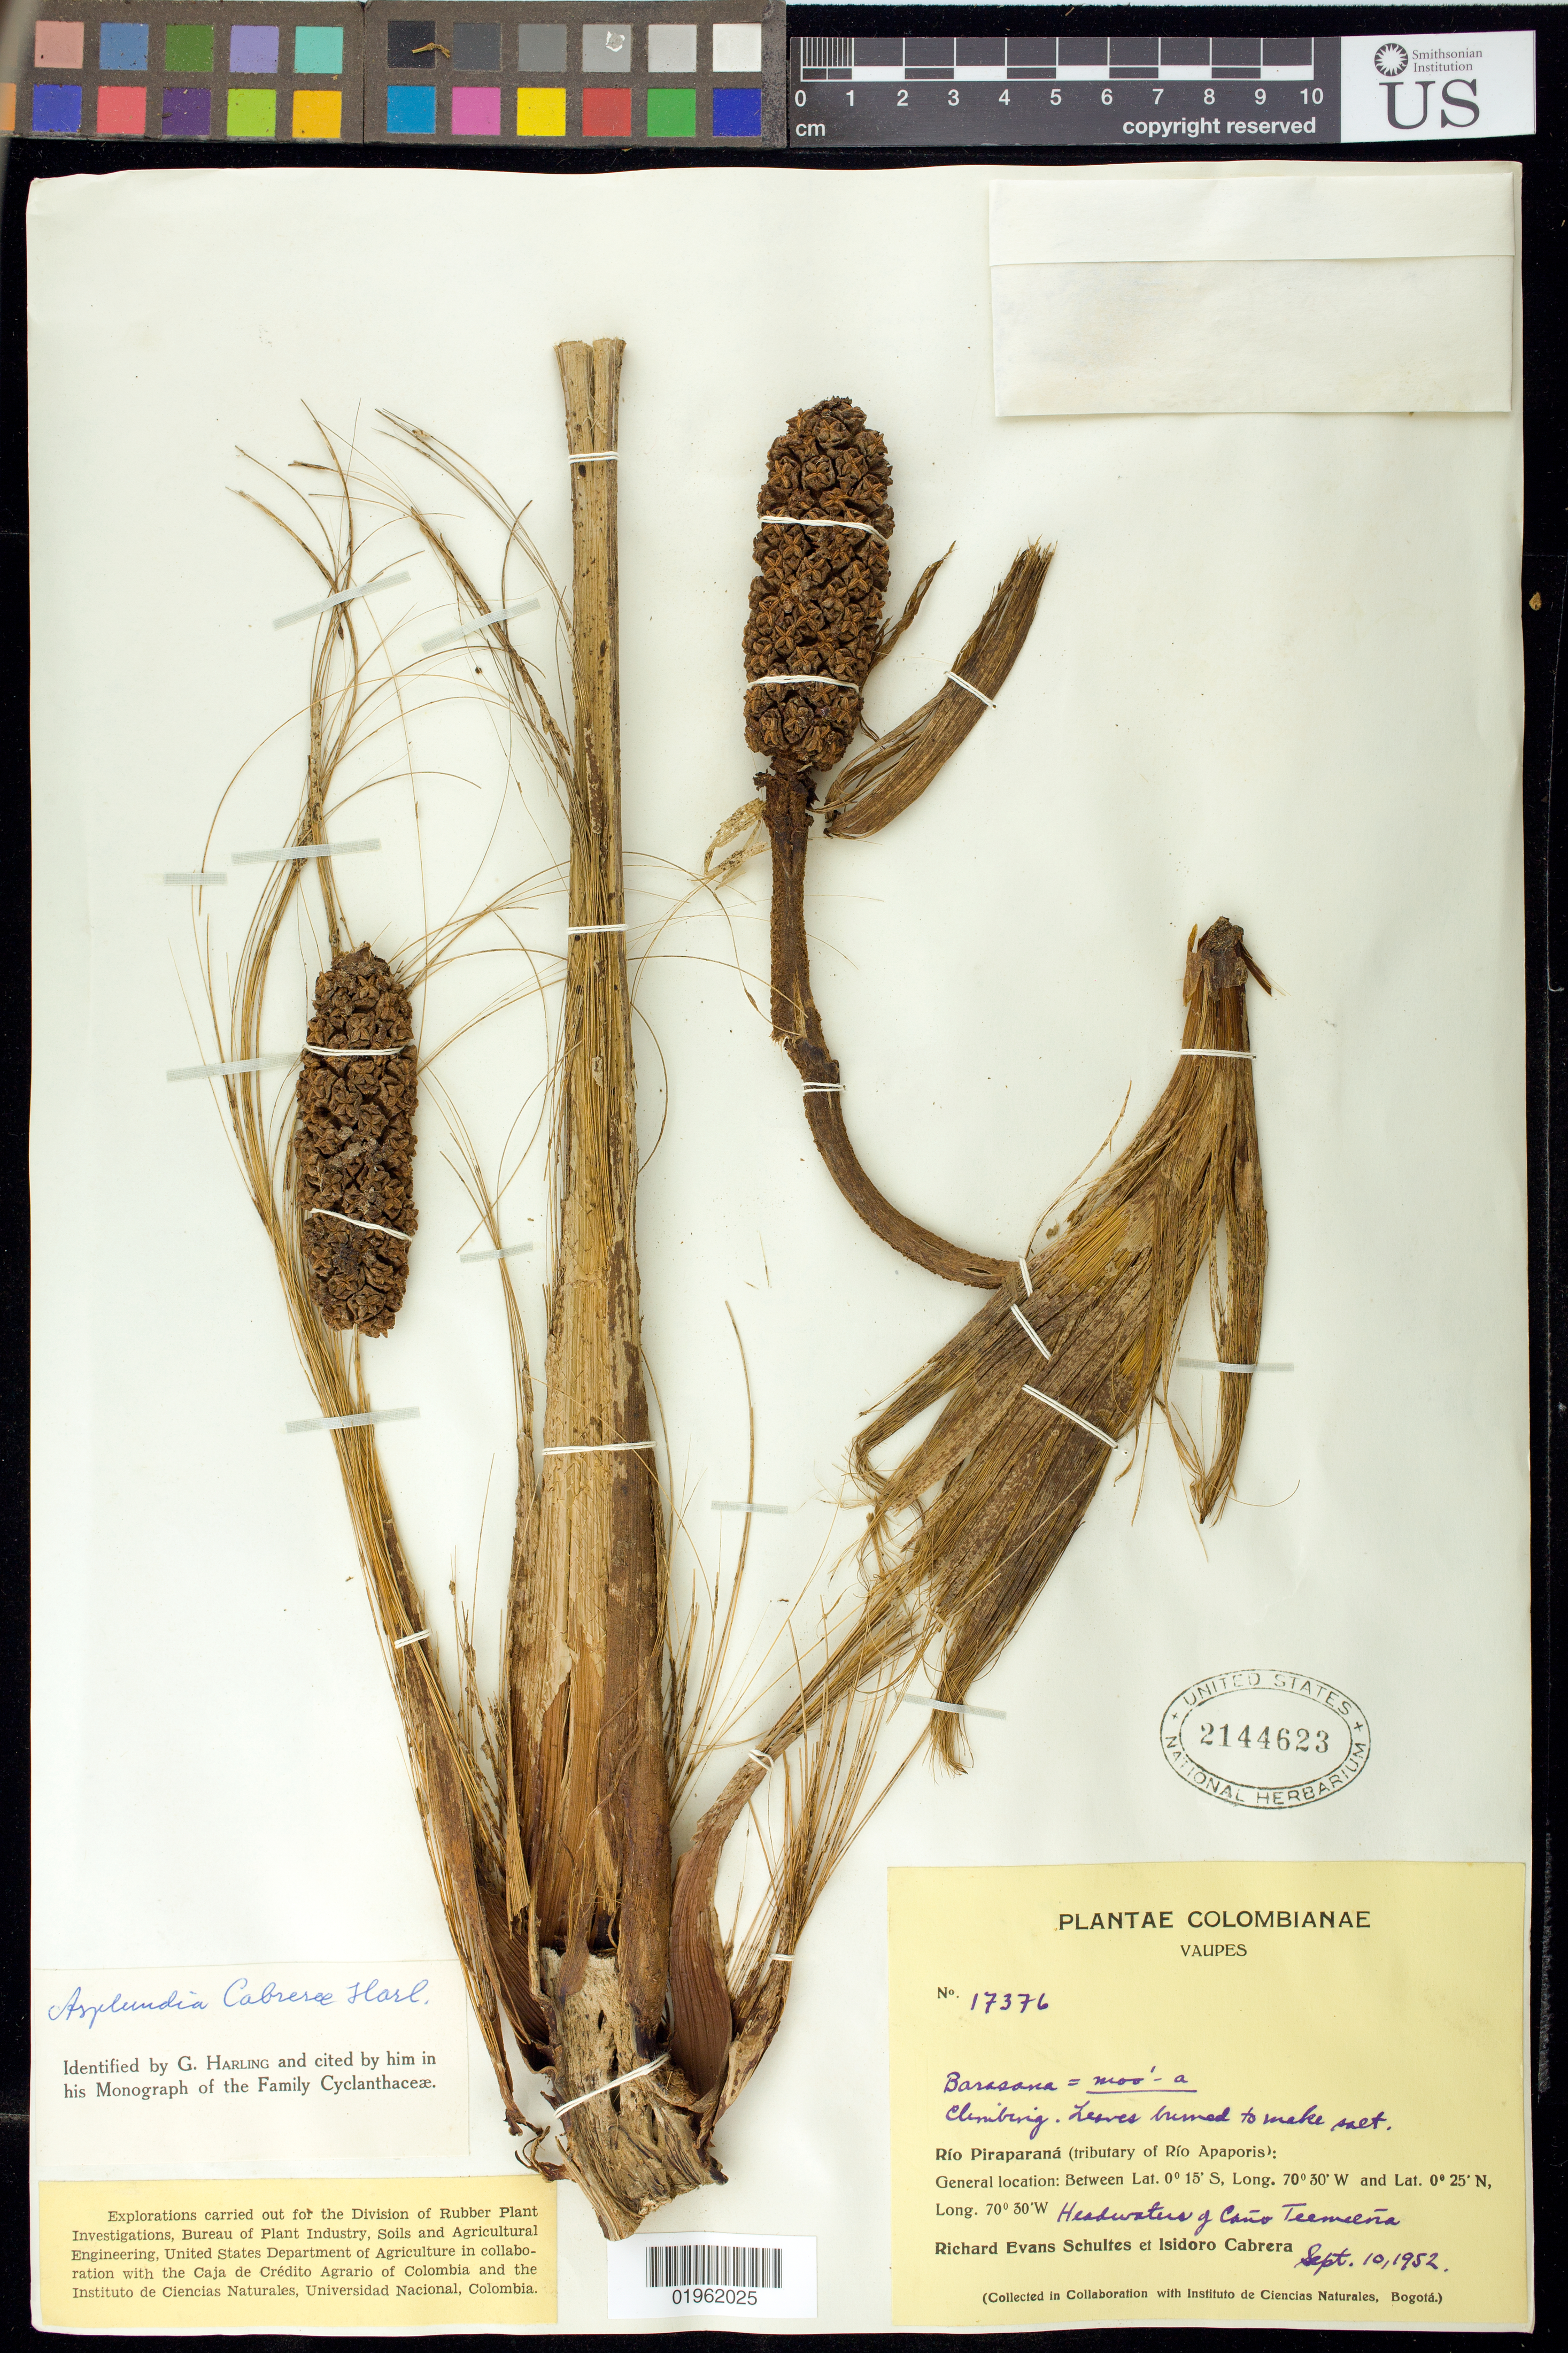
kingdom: Plantae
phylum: Tracheophyta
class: Liliopsida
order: Pandanales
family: Cyclanthaceae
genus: Asplundia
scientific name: Asplundia cabrerae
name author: Harling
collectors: R. E. Schultes & I. Cabrera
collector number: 17376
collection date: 1952-09-10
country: Colombia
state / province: Vaupés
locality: Rio Piraparana (tributary of Rio Apaporis), headwaters of Cano Teemeena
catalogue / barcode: US 2144623